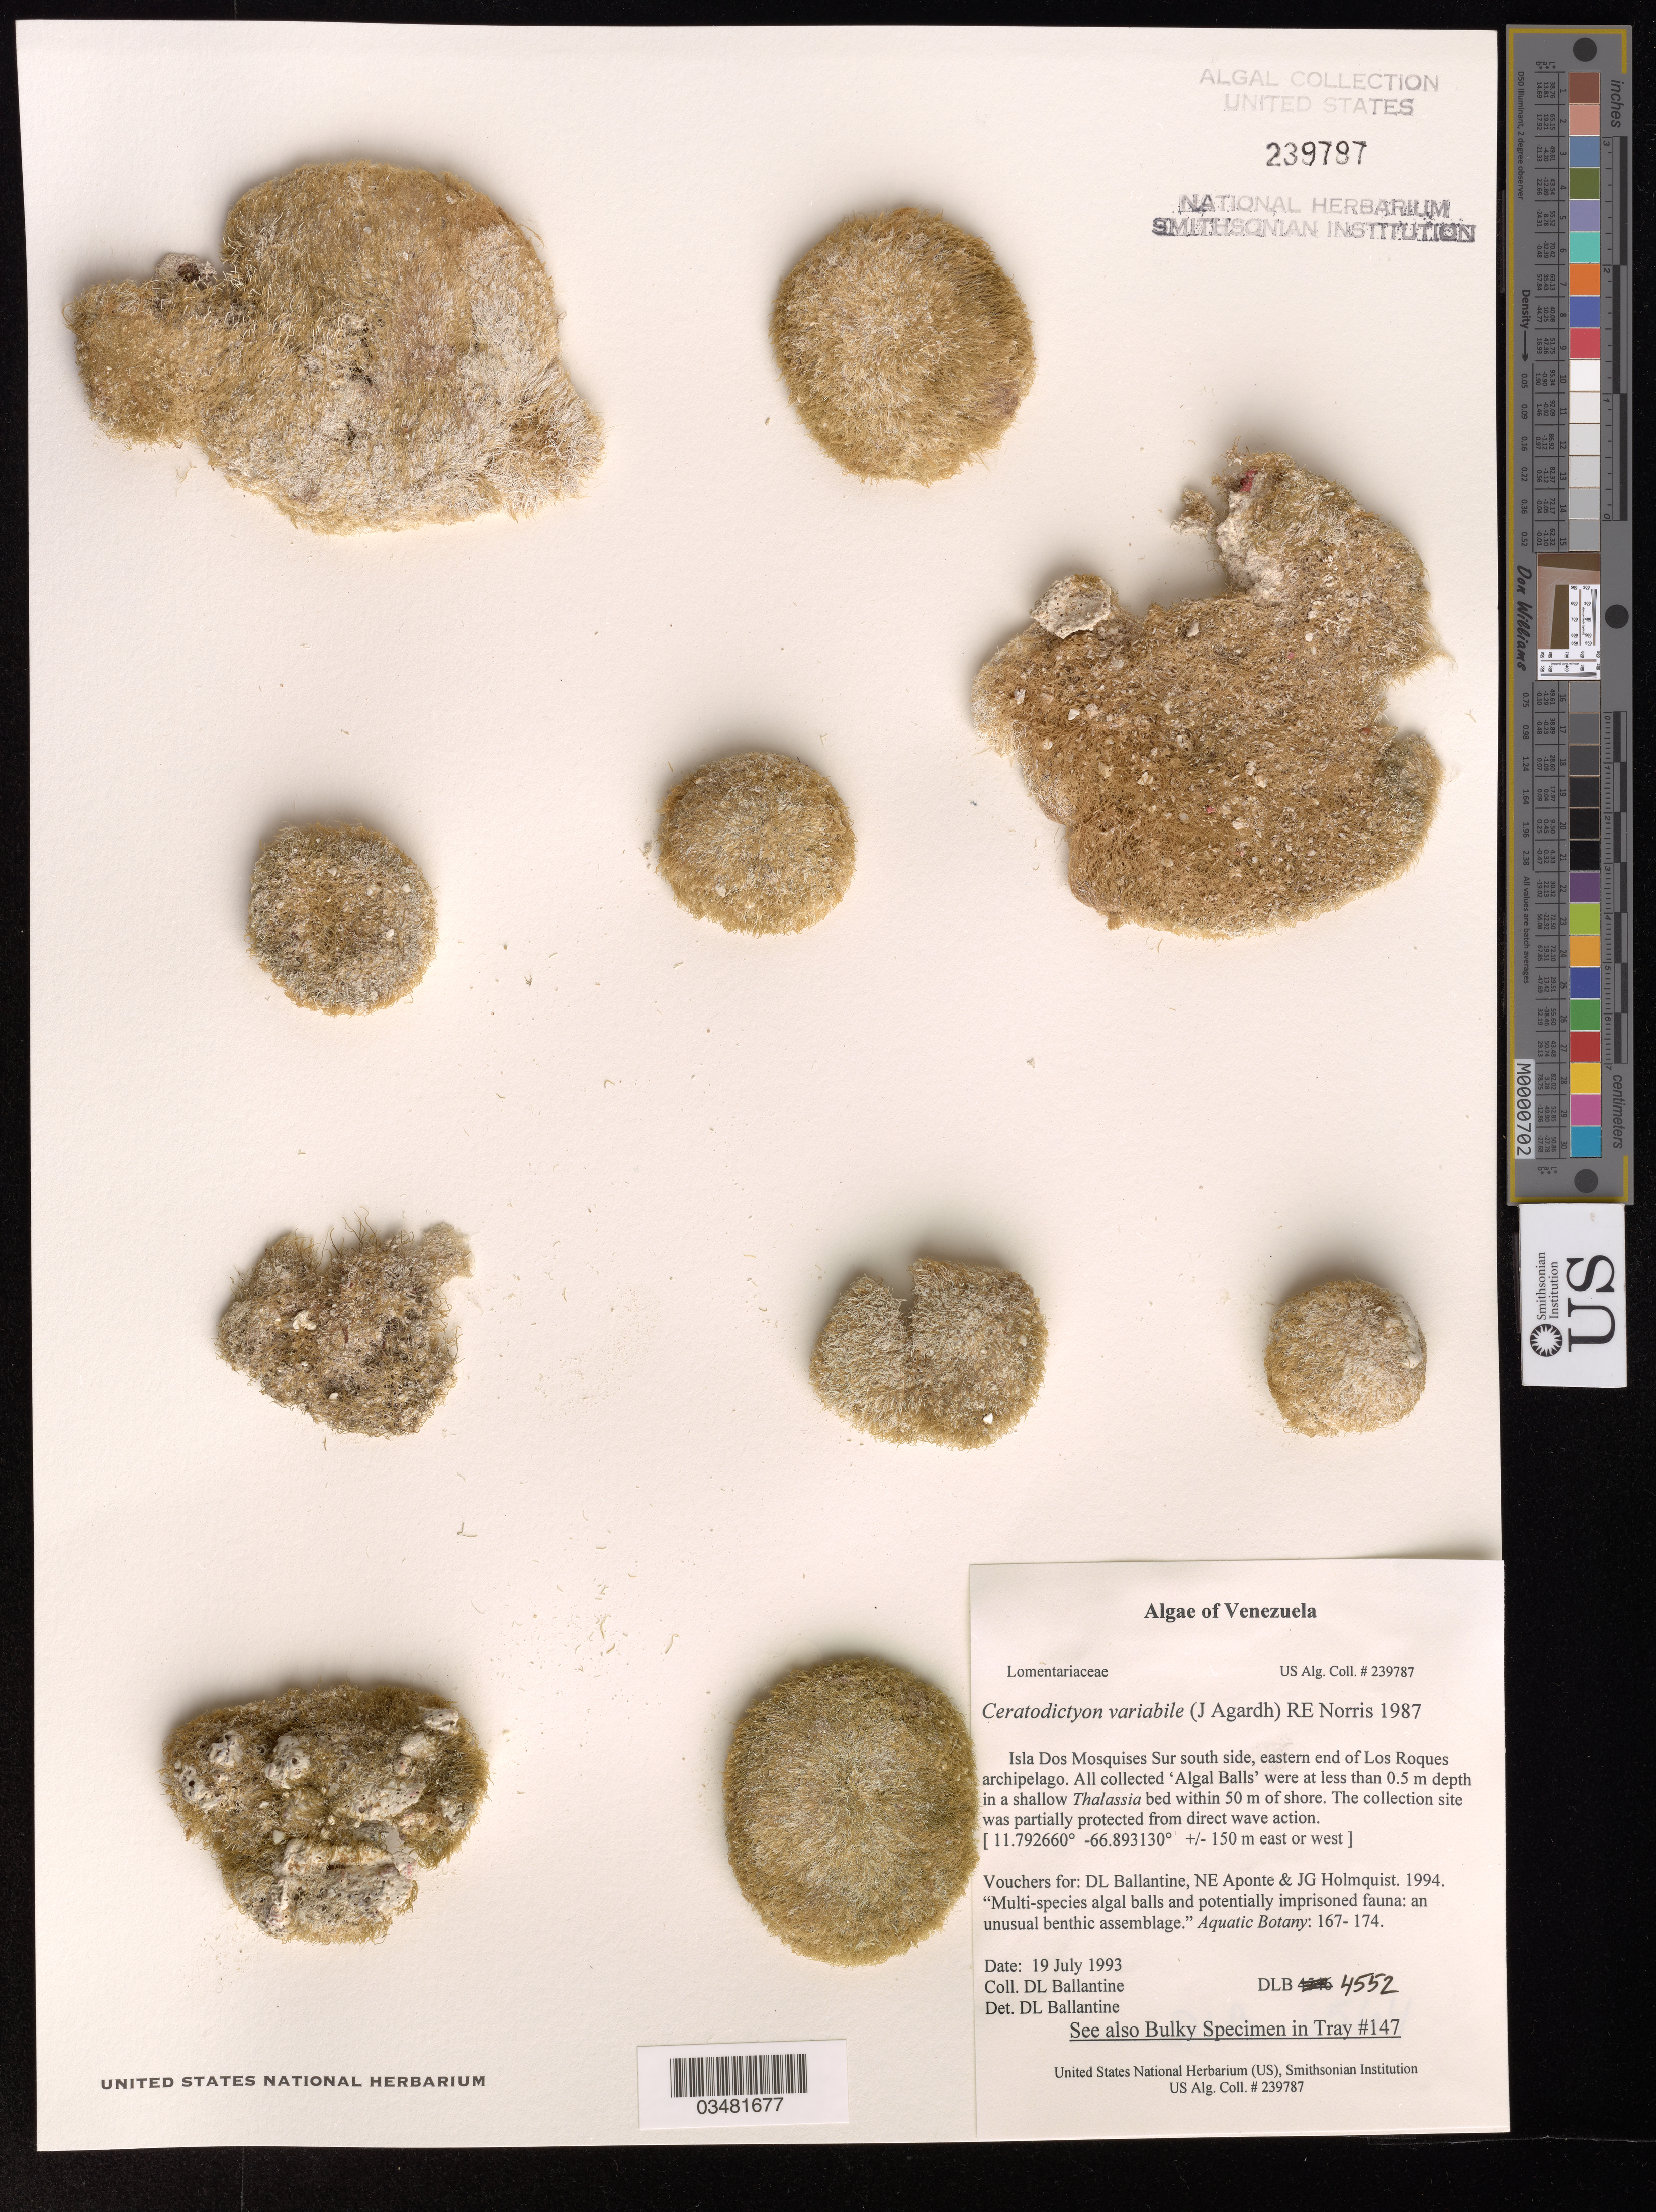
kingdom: Plantae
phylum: Rhodophyta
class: Florideophyceae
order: Rhodymeniales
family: Lomentariaceae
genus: Ceratodictyon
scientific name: Ceratodictyon variabile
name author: (J. Agardh) R.E. Norris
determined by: Ballantine, D. L.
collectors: D.L. Ballantine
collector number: DLB 4552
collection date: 1993-07-19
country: Venezuela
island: Isla Dos Mosquises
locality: Isla Dos Mosquises Sur south side, eastern end of Los Roques archipelago.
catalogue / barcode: US 239797